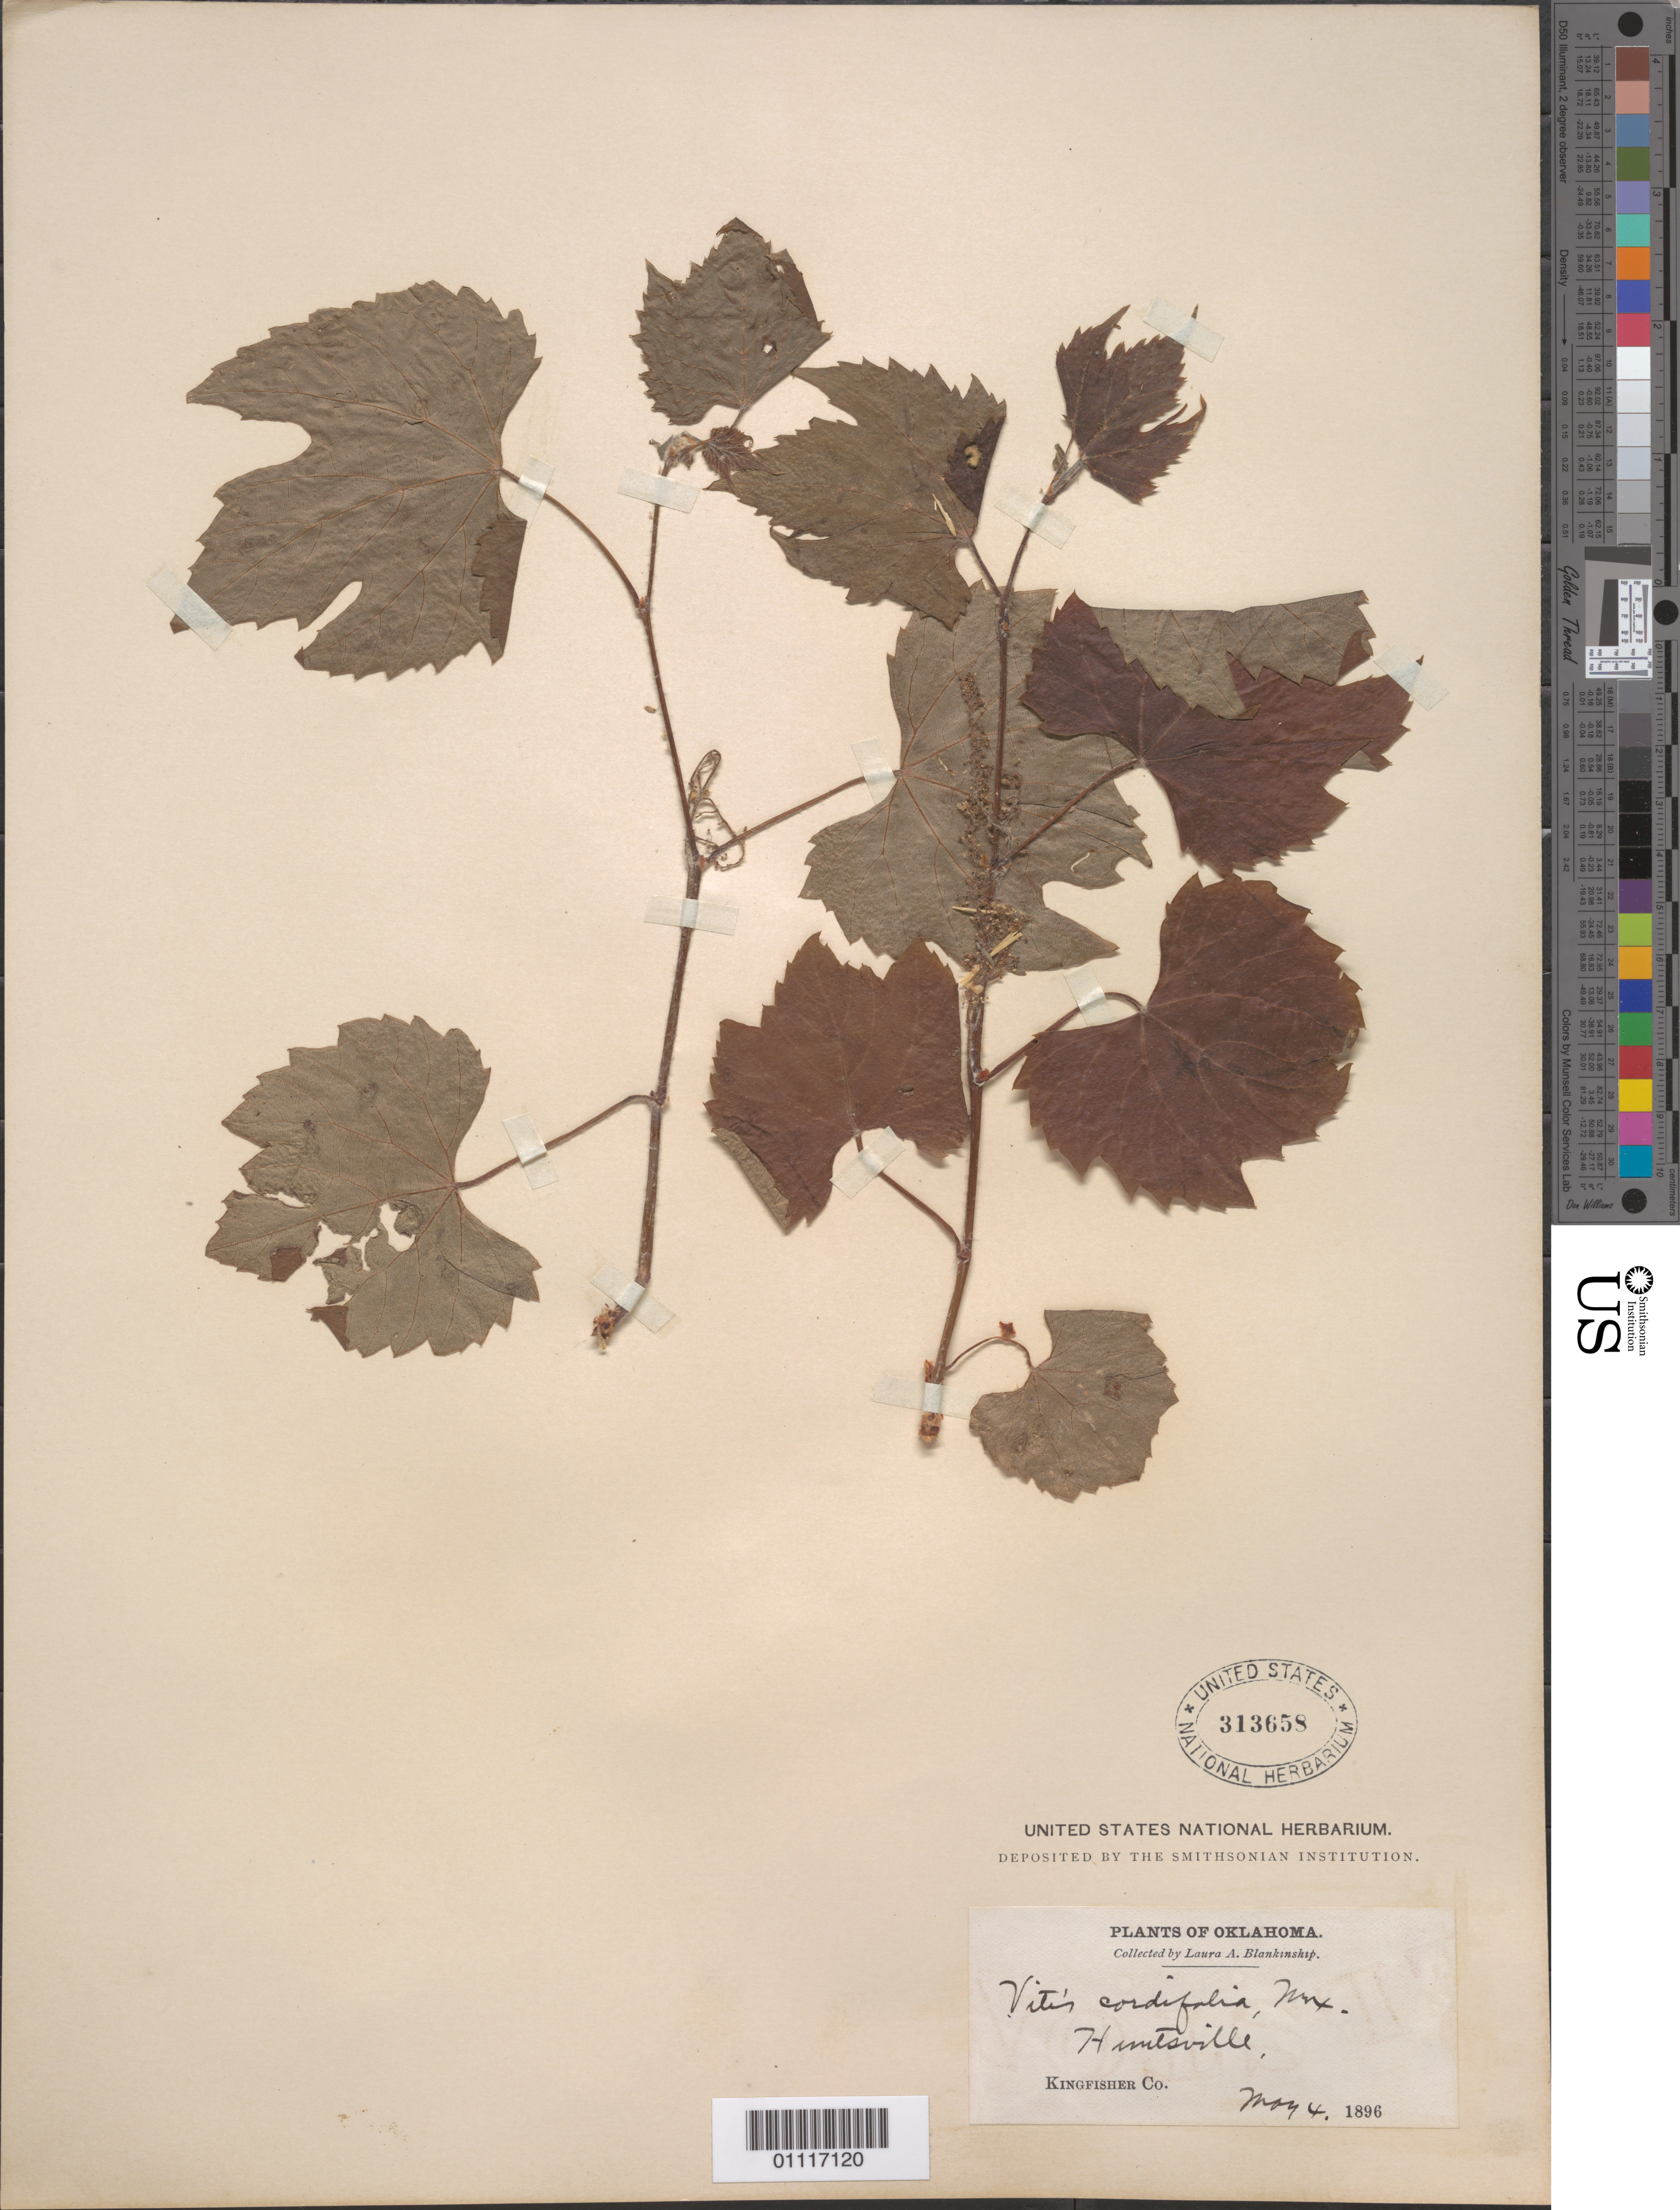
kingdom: Plantae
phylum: Tracheophyta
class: Magnoliopsida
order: Vitales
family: Vitaceae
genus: Vitis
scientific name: Vitis cordifolia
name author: Michx.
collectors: L. A. Blankinship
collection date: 1896-05-04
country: United States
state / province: Oklahoma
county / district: Kingfisher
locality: Huntsville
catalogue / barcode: US 313658